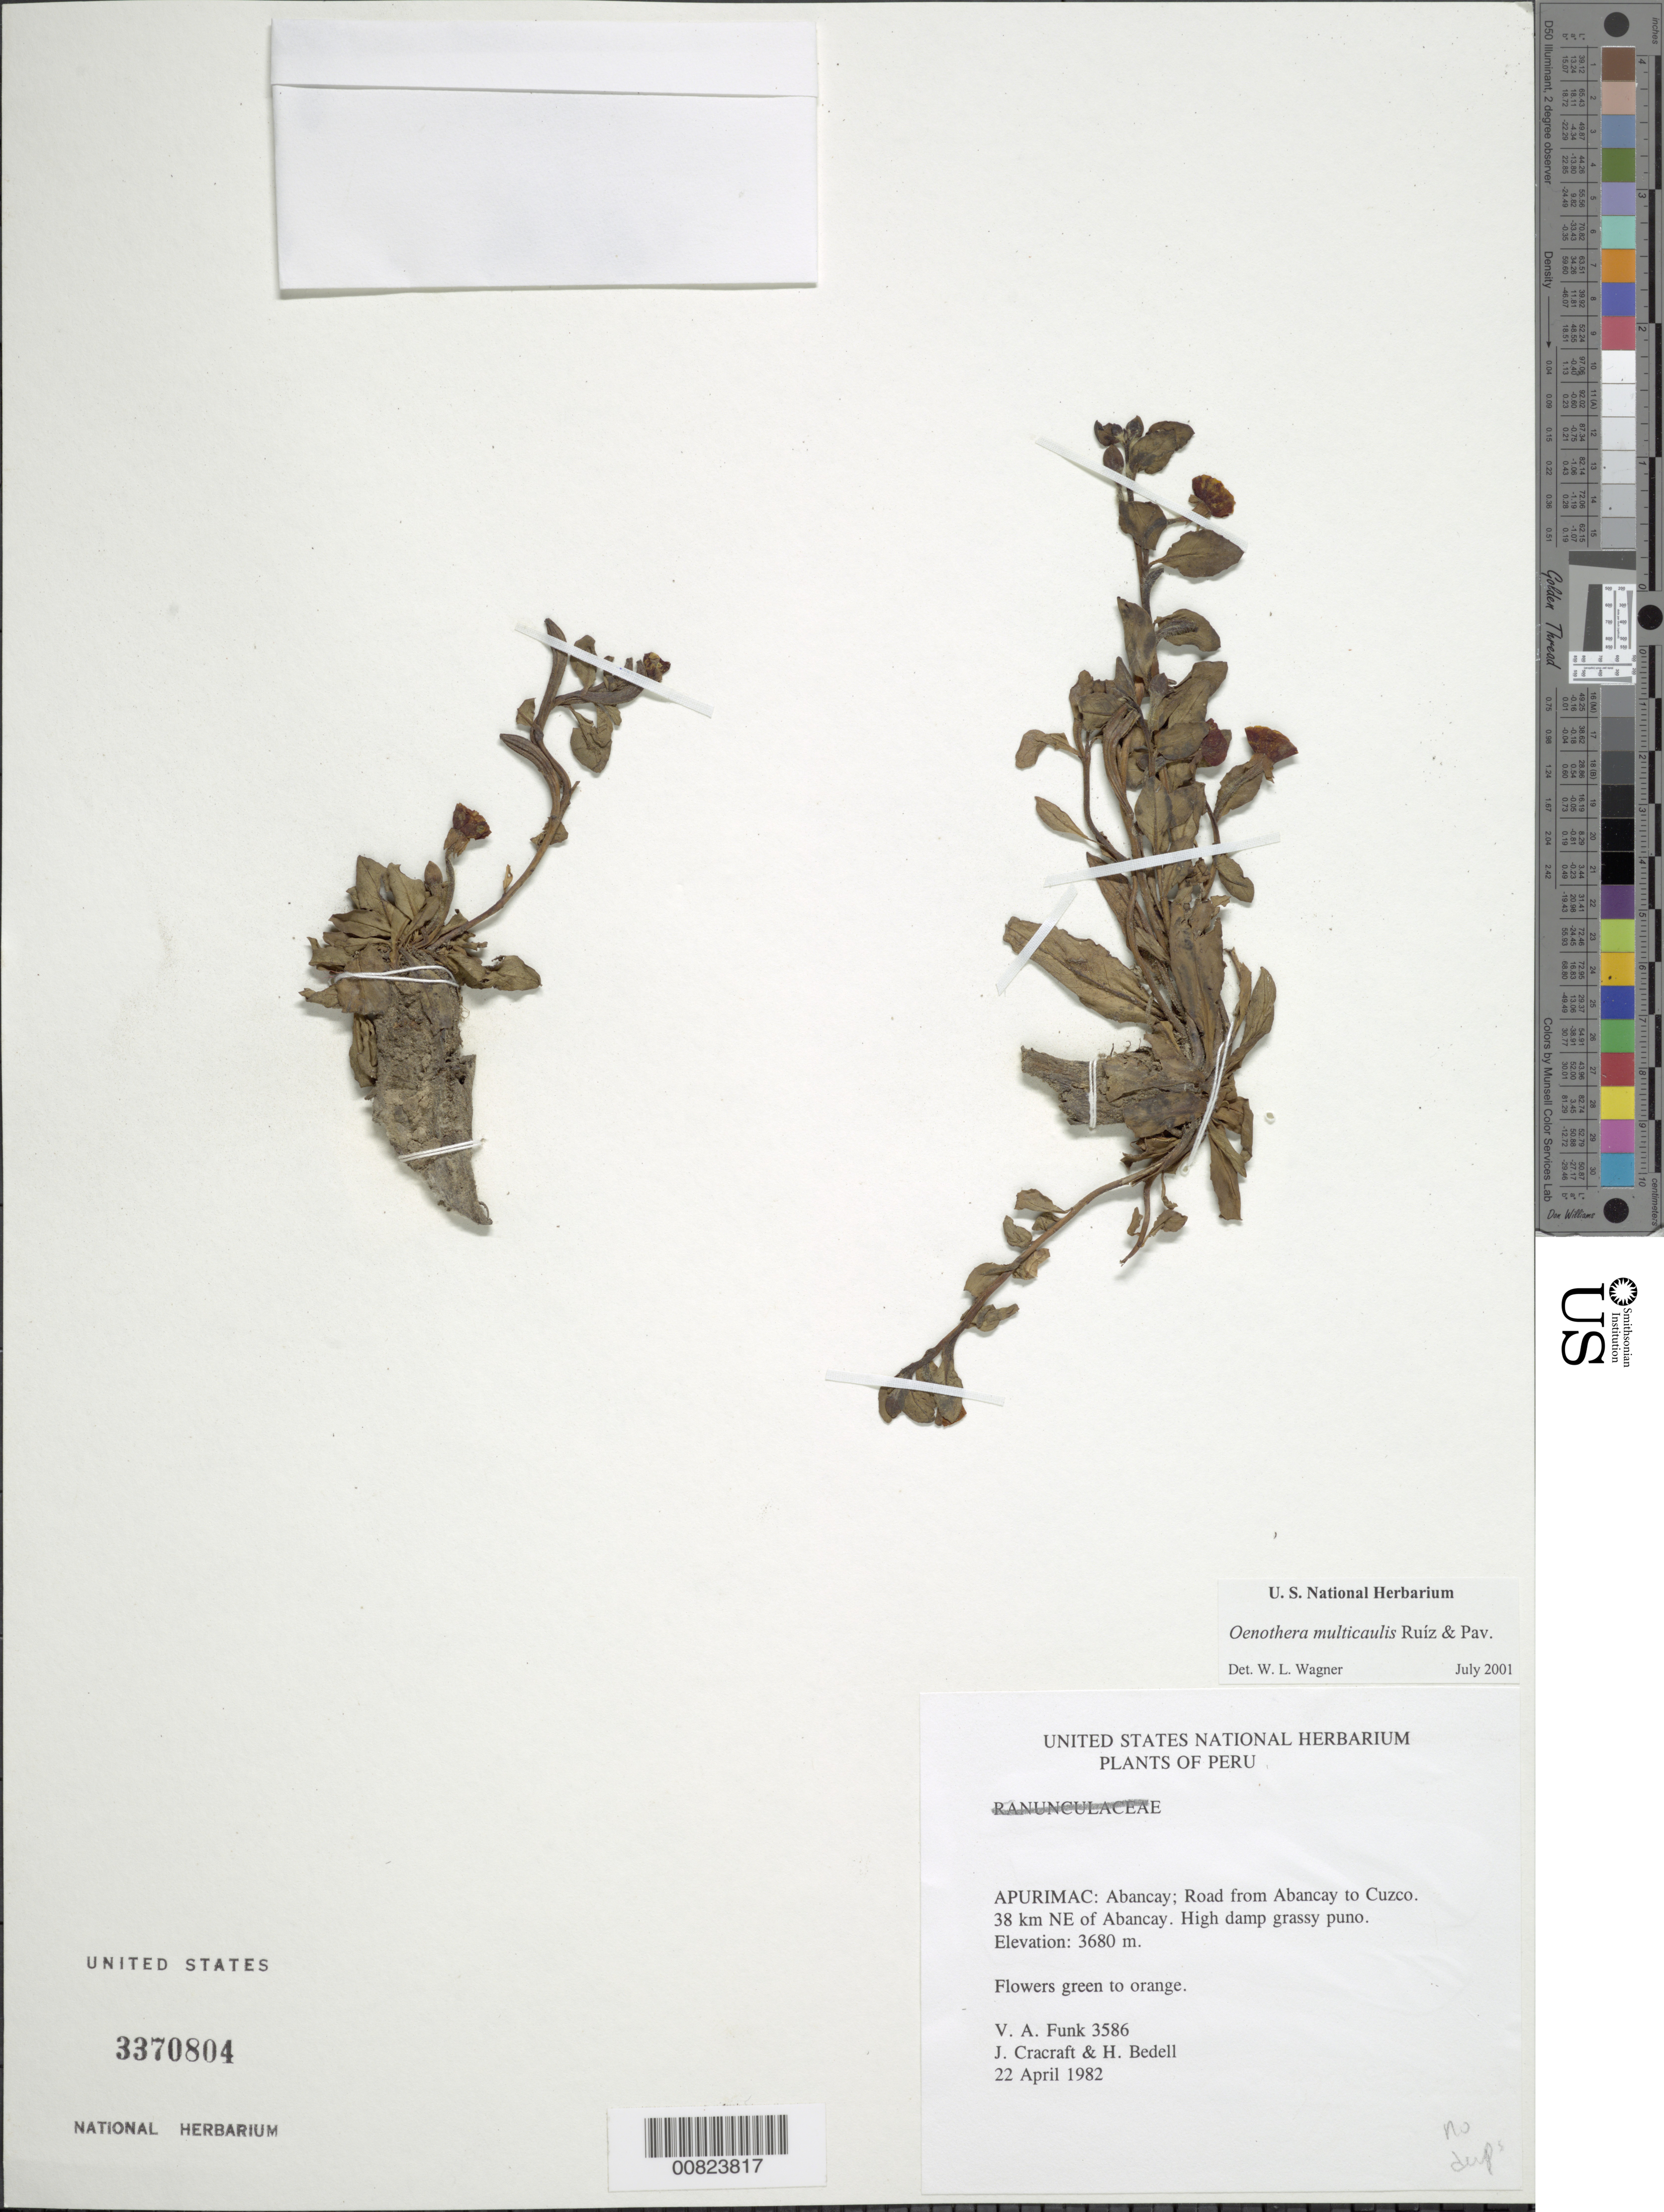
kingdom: Plantae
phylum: Tracheophyta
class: Magnoliopsida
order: Myrtales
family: Onagraceae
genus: Oenothera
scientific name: Oenothera multicaulis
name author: Ruiz & Pav.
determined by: Wagner, W. L., (BOT), Smithsonian Institution - National Museum of Natural History (UNITED STATES)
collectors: V. Funk, J. L. Cracraft & H. Bedell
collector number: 3586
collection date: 1982-04-22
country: Peru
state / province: Apurímac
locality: Apurimac: Abancay; Road from Abancay to Cuzco. 38 km NE of Abancay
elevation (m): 3680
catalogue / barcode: US 3370804